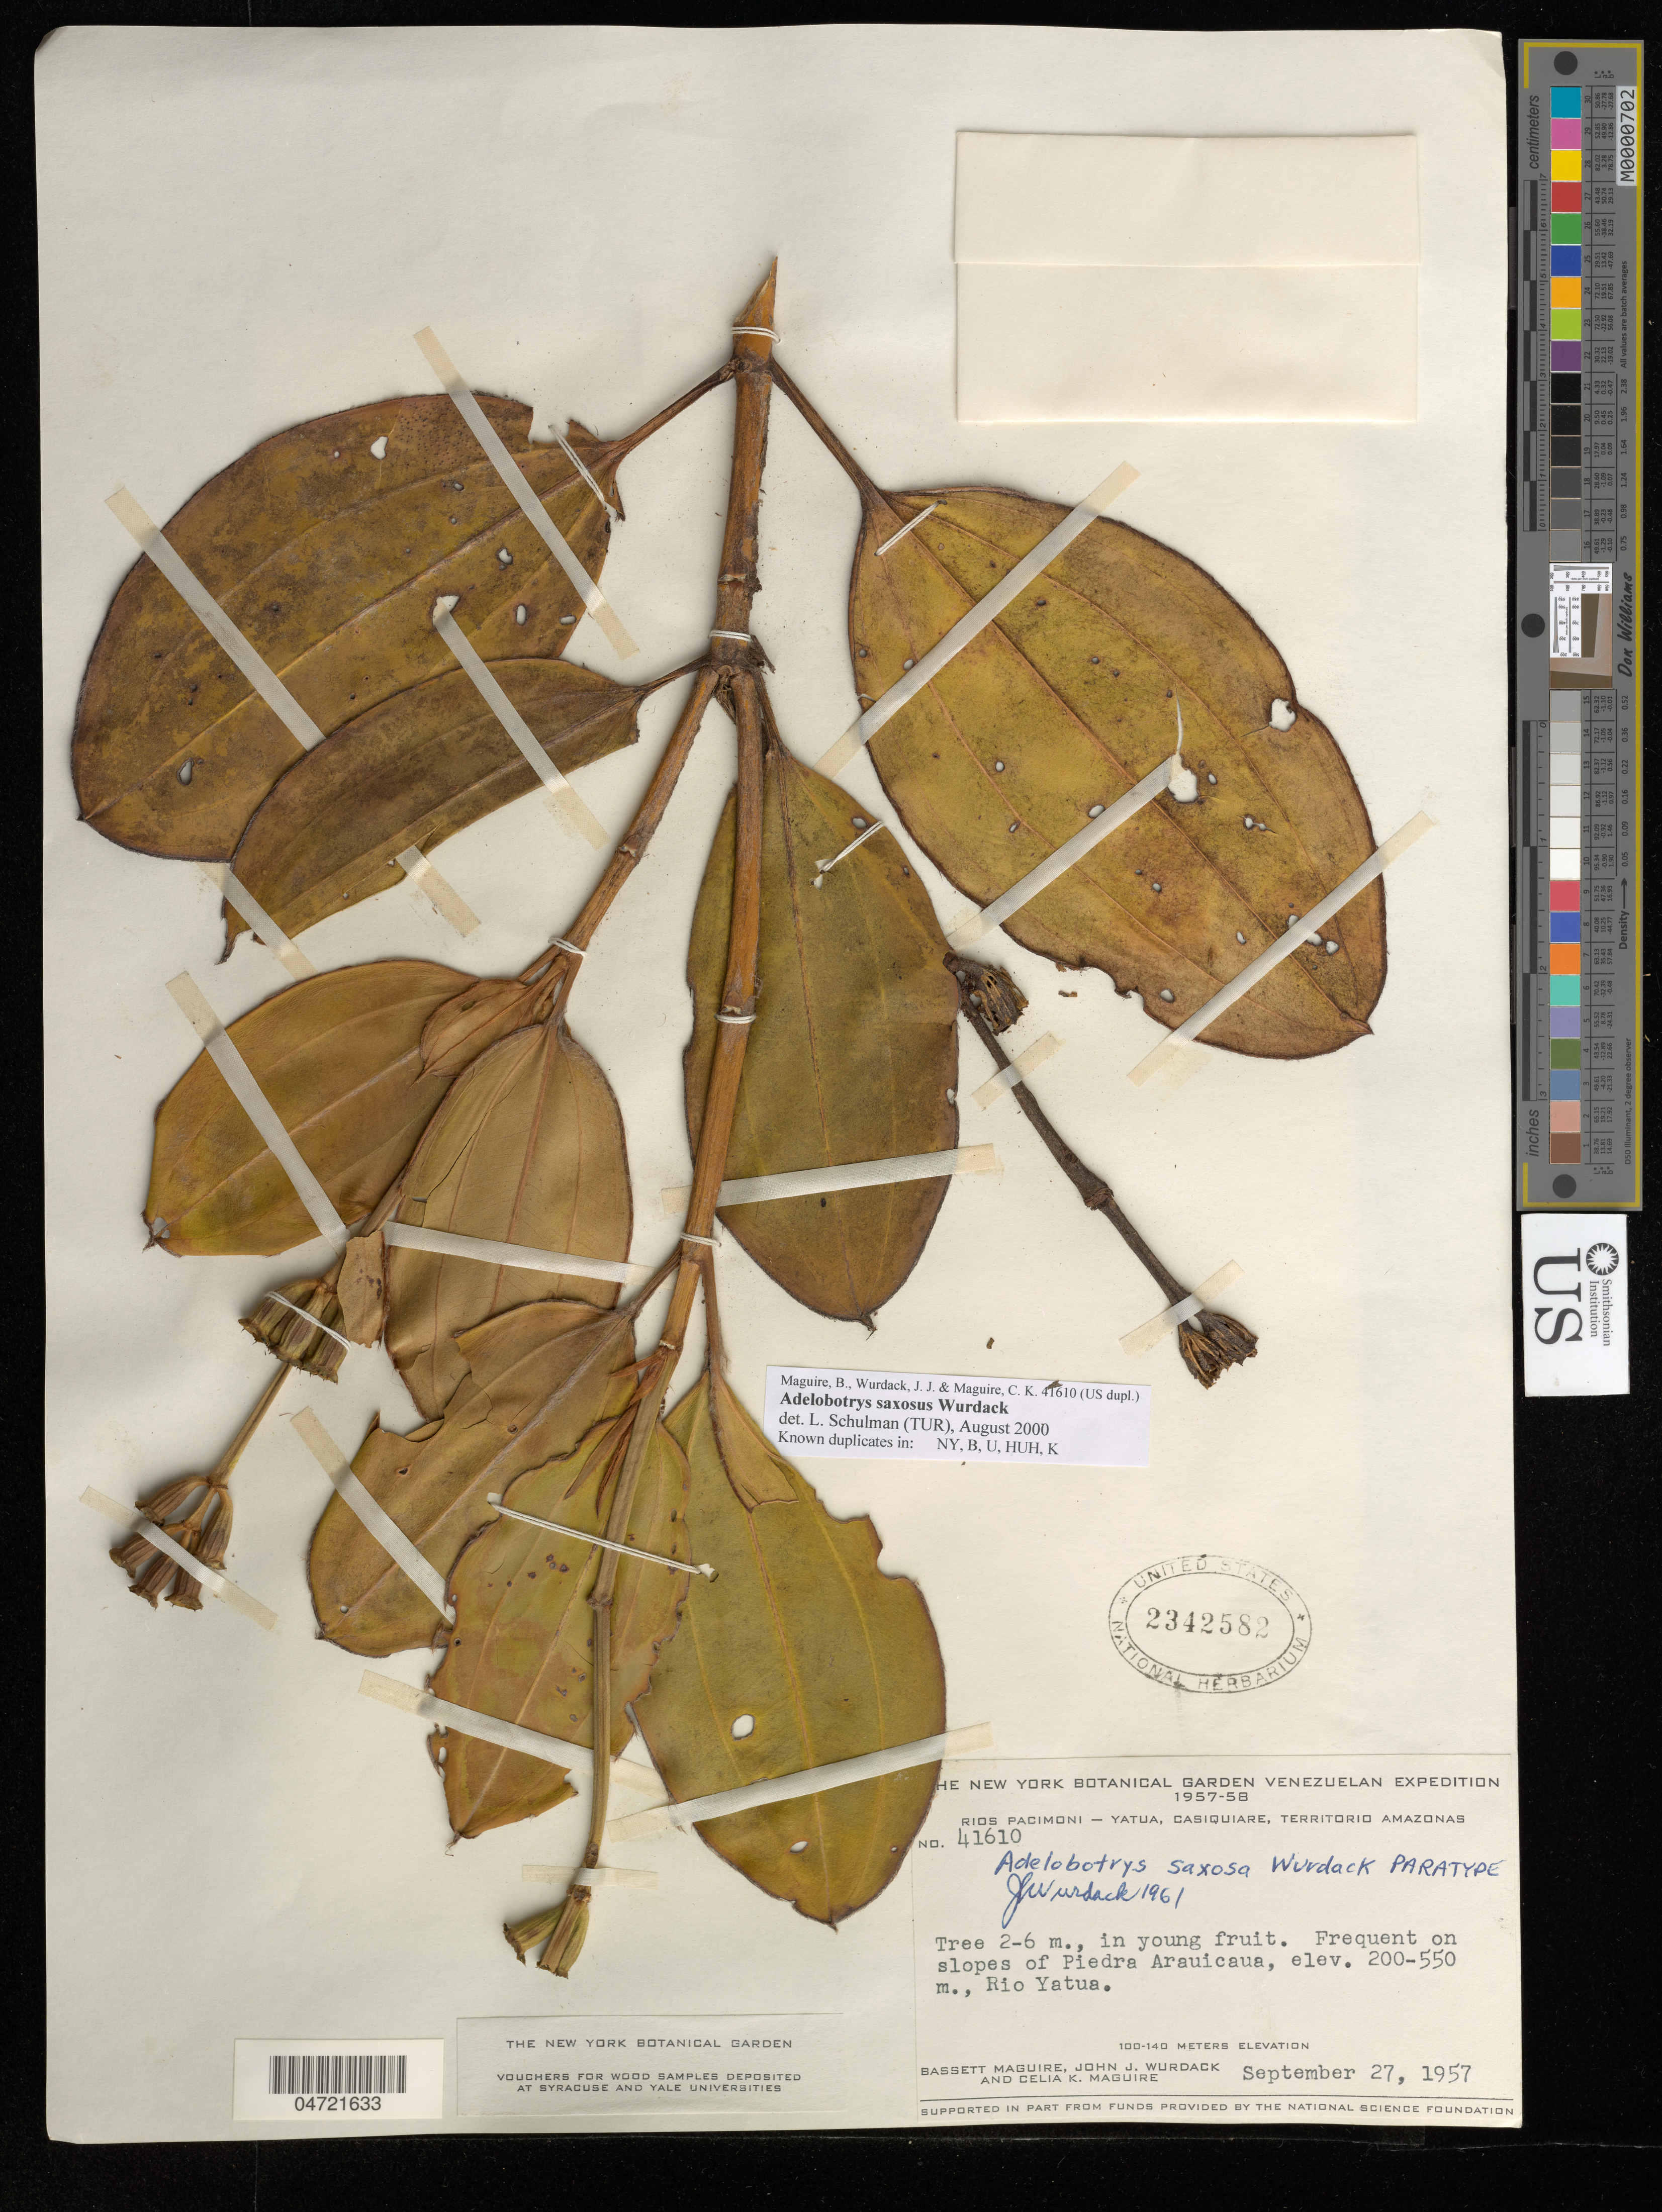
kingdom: Plantae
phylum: Tracheophyta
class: Magnoliopsida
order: Myrtales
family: Melastomataceae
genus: Adelobotrys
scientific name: Adelobotrys saxosus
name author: Wurdack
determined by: Schulman, Leif, (TUR), University of Turku (FINLAND)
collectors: B. Maguire, J. J. Wurdack & C. K. Maguire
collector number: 41610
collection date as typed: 27 Sep 1957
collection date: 1957-09-27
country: Venezuela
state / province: Amazonas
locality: On slopes of Piedra Arauicaua, Rio Yatua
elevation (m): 200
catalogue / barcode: US 2342582